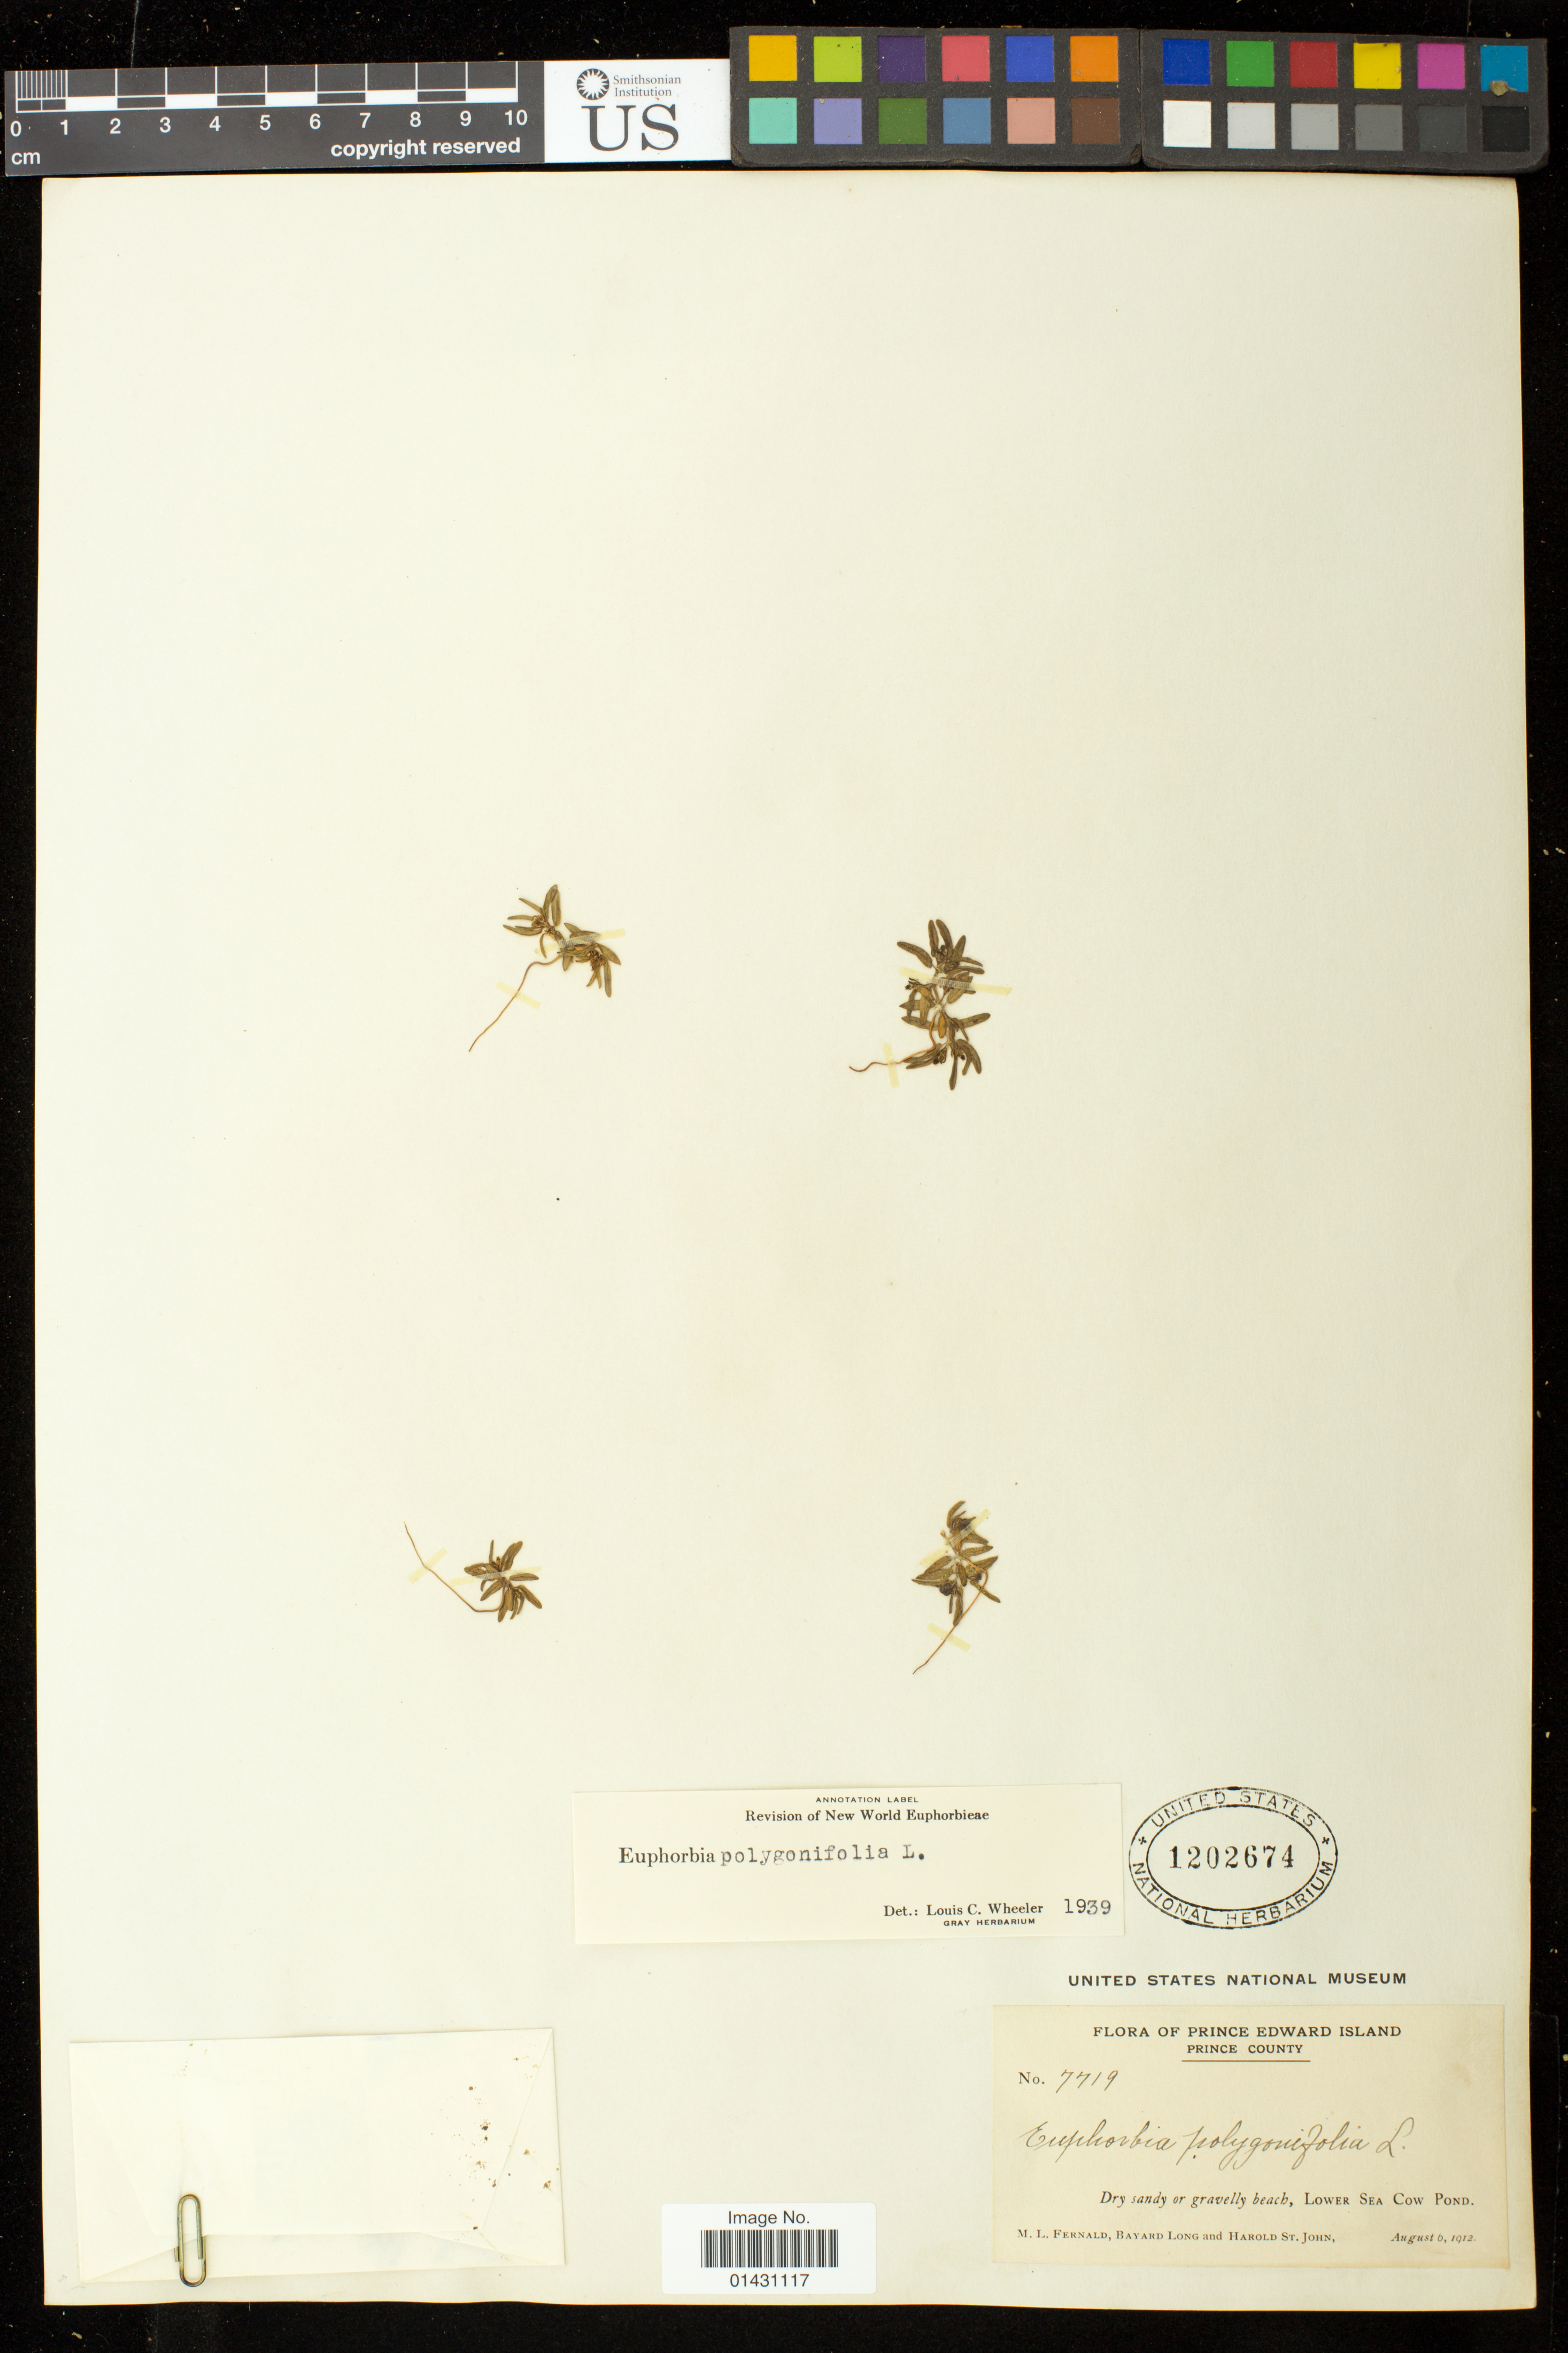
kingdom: Plantae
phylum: Tracheophyta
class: Magnoliopsida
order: Malpighiales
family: Euphorbiaceae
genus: Euphorbia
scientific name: Euphorbia polygonifolia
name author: L.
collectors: M. L. Fernald, B. Long & H. St. John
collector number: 7719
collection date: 1912-08-06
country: Canada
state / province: Prince Edward Island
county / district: Prince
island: Prince Edward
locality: Lower Sea Cow Pond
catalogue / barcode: US 1202674